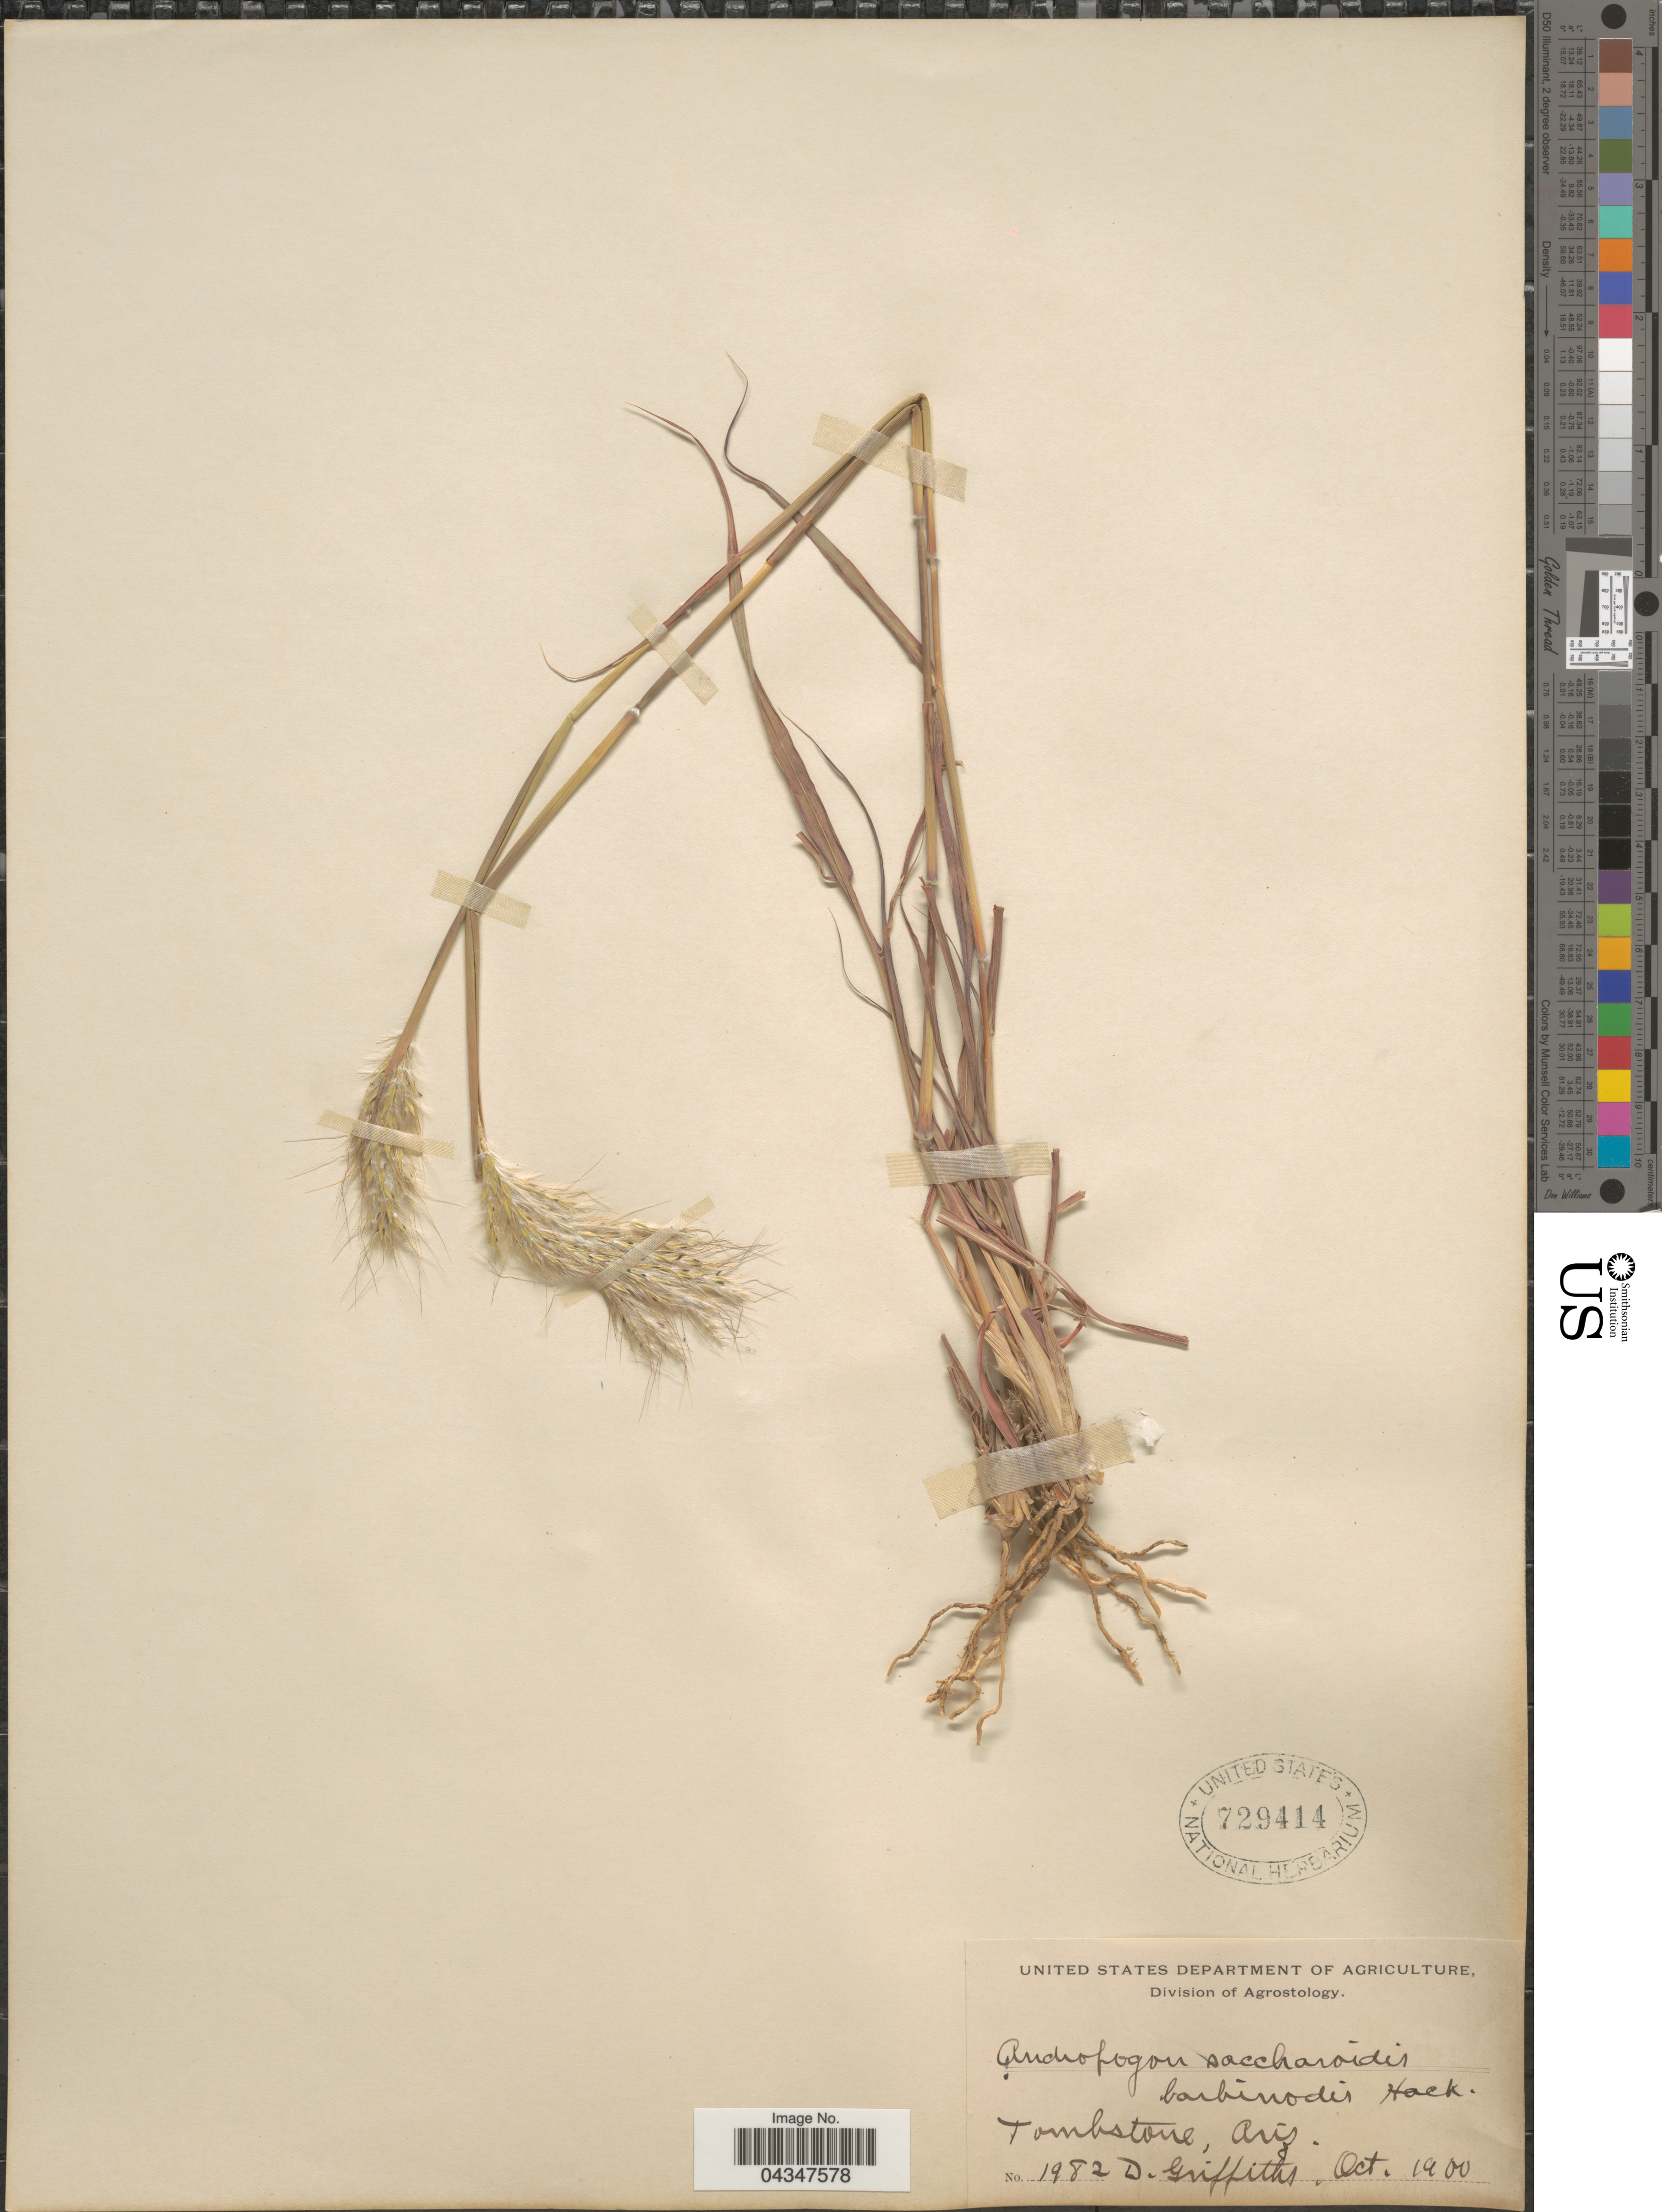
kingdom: Plantae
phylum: Tracheophyta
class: Liliopsida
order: Poales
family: Poaceae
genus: Bothriochloa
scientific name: Bothriochloa barbinodis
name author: (Lag.) Herter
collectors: D. Griffiths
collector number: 1982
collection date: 1900-10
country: United States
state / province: Arizona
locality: Tombstone.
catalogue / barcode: US 729414